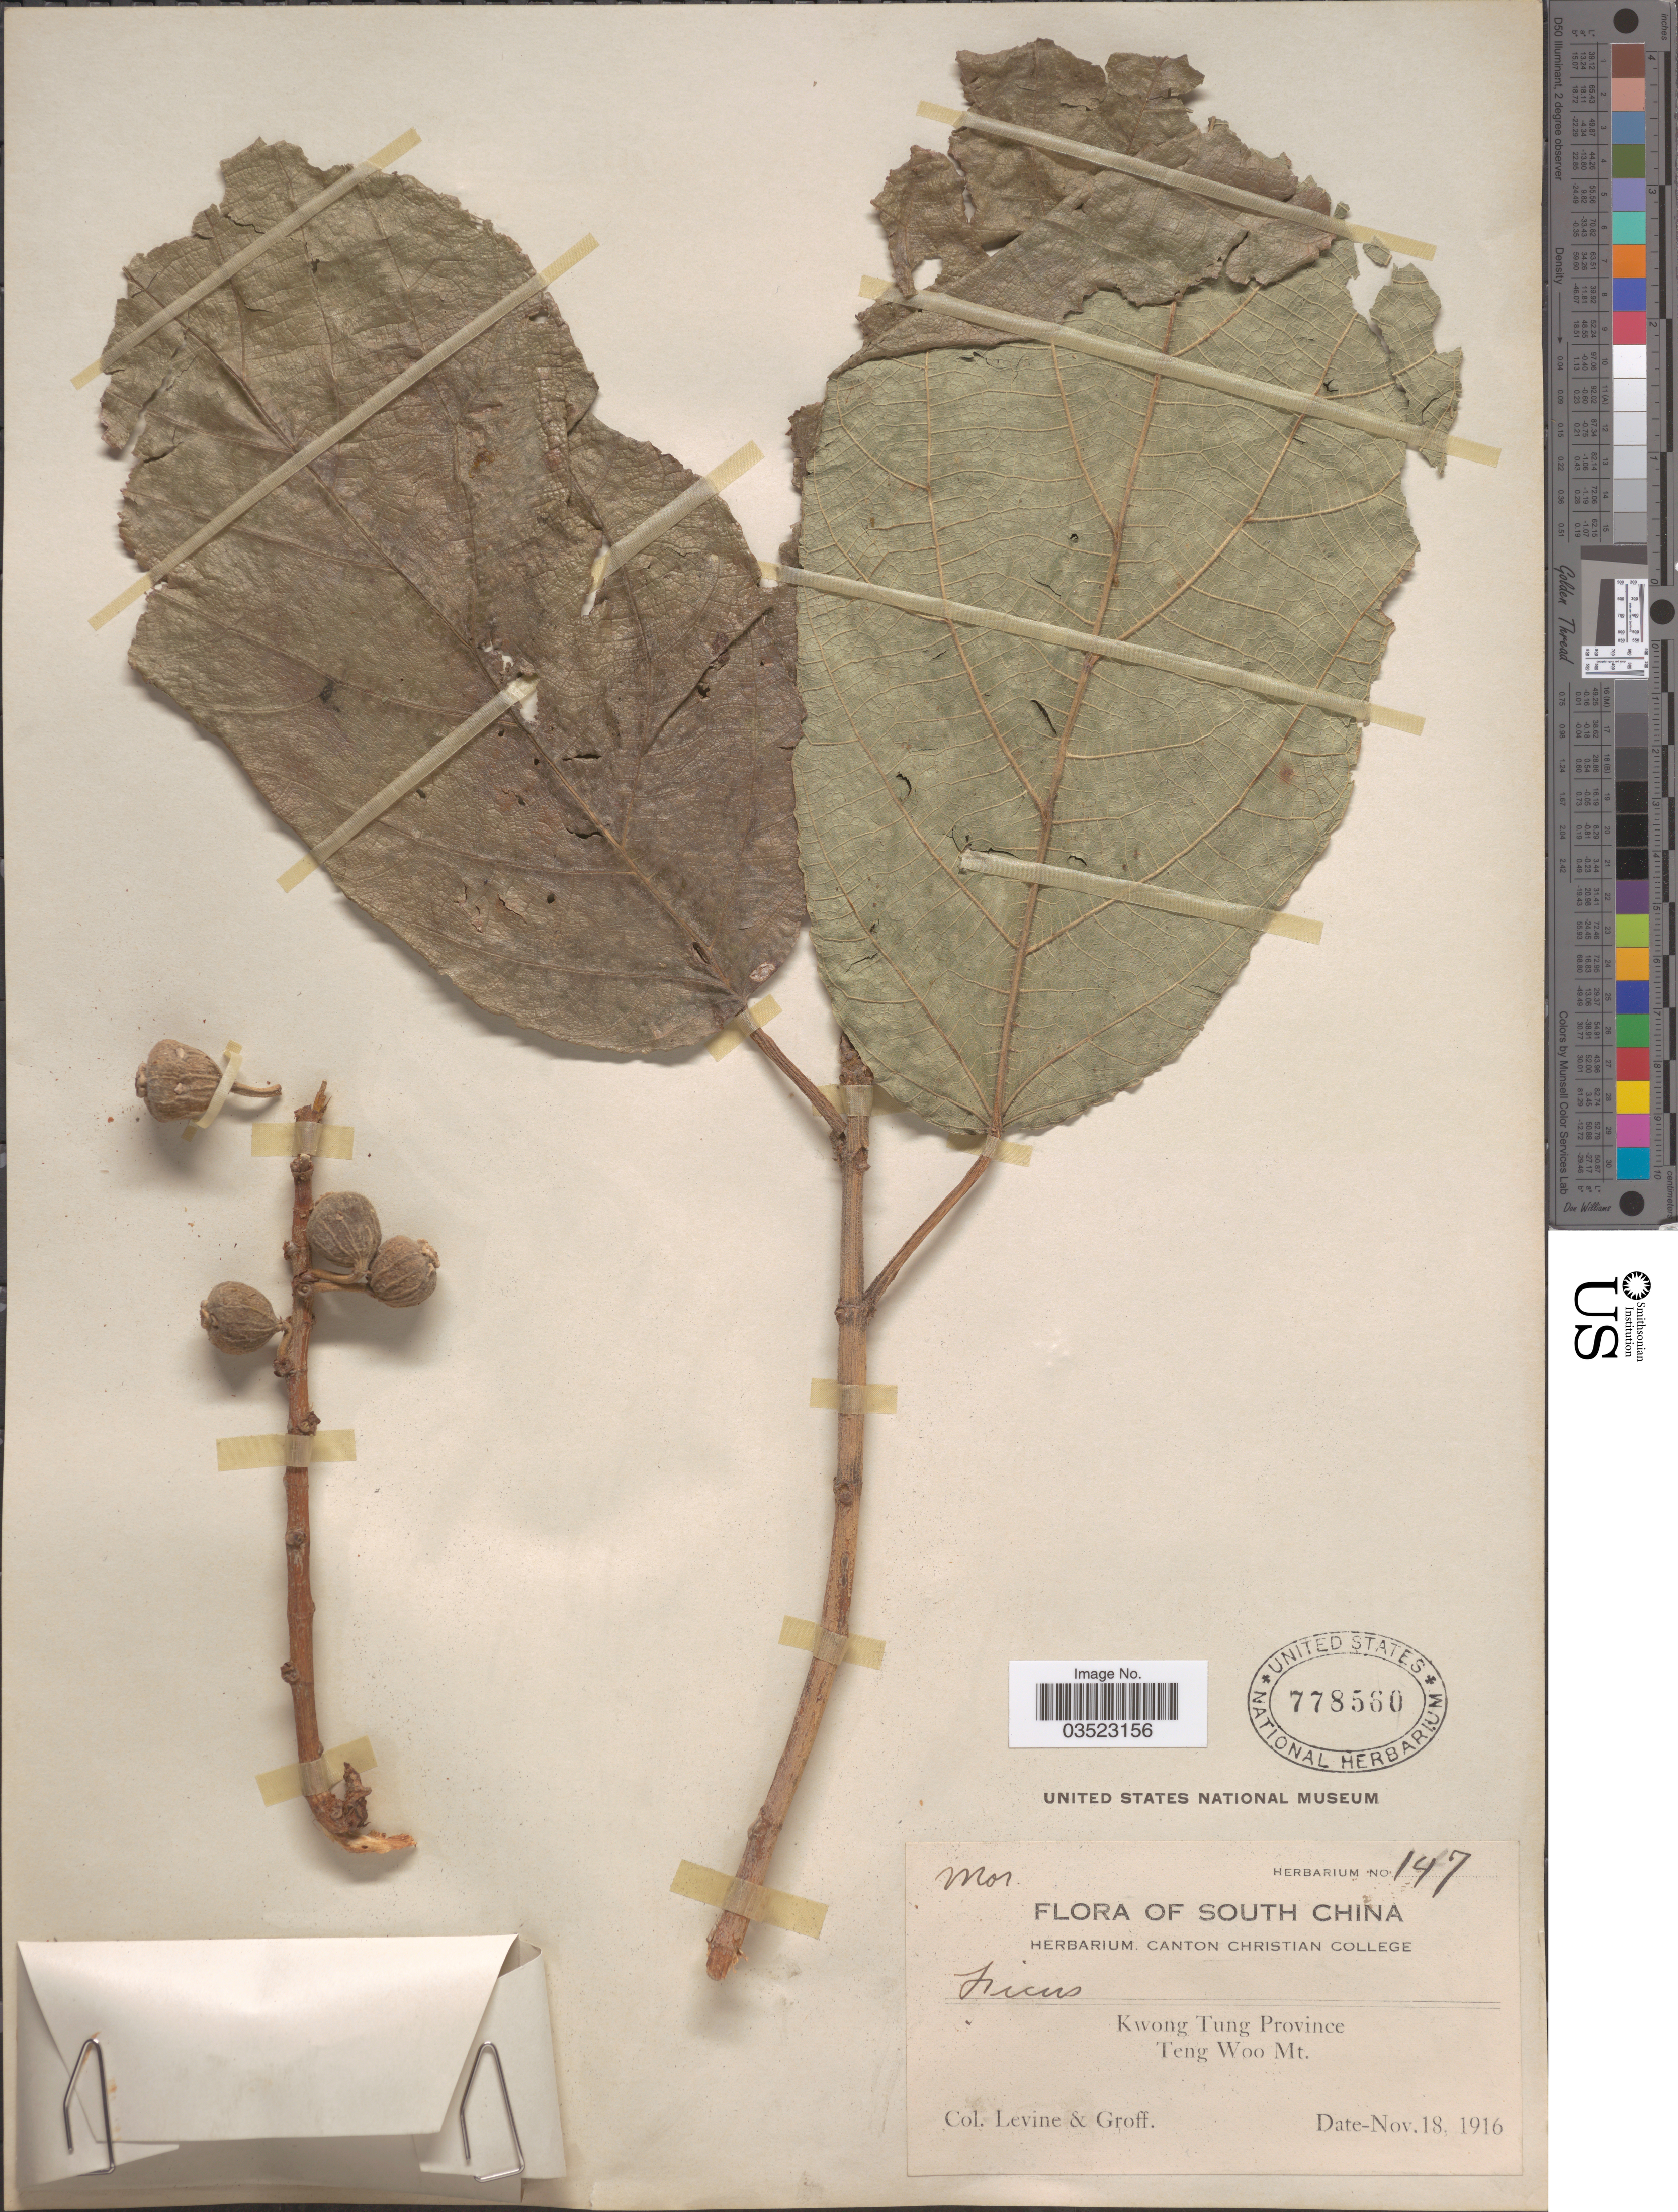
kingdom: Plantae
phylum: Tracheophyta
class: Magnoliopsida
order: Rosales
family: Moraceae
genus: Ficus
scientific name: Ficus sp.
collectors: -. Levine & -- Groff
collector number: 147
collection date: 1916-11-18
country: China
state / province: Guangdong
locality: South China. Kwong Tung Province. Teng Woo Mt.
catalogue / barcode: US 778560